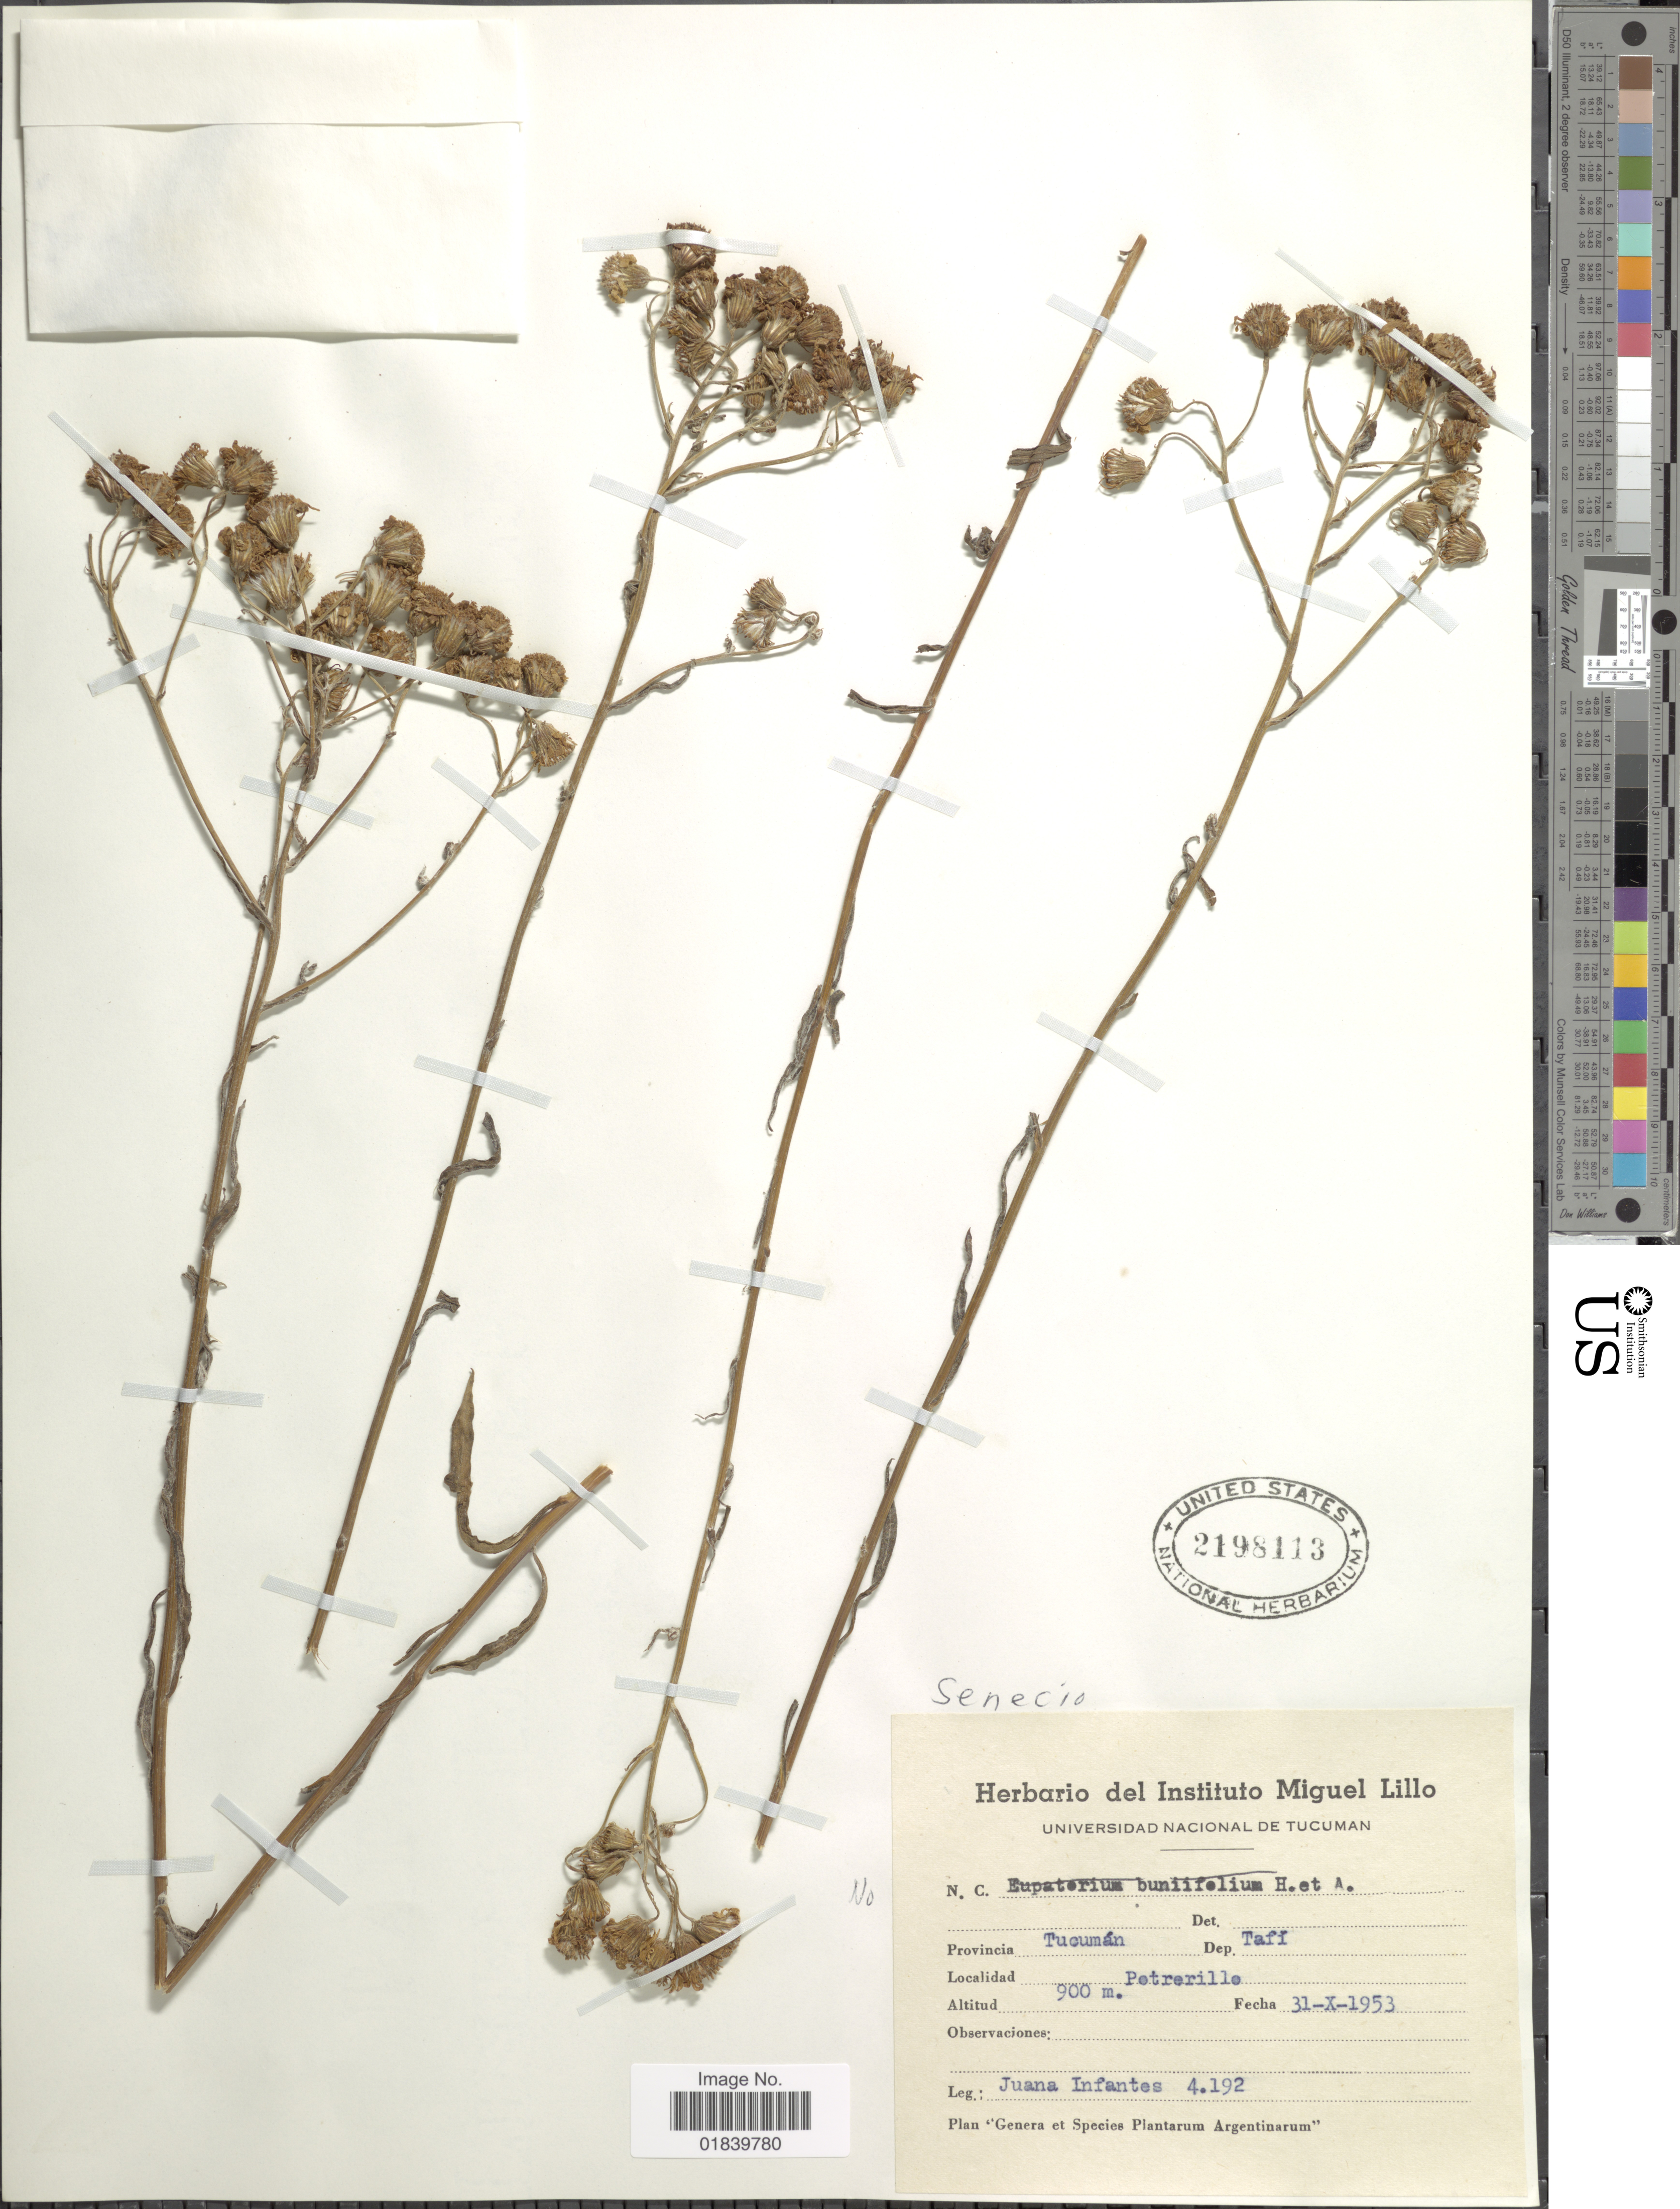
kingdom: Plantae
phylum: Tracheophyta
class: Magnoliopsida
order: Asterales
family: Asteraceae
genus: Senecio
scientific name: Senecio sp.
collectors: J. Infantes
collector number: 4192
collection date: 1953-10-31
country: Argentina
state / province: Tucuman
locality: Provincia Tucuman, Dep. Tafi. Petrerille.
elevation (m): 900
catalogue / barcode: US 2198113